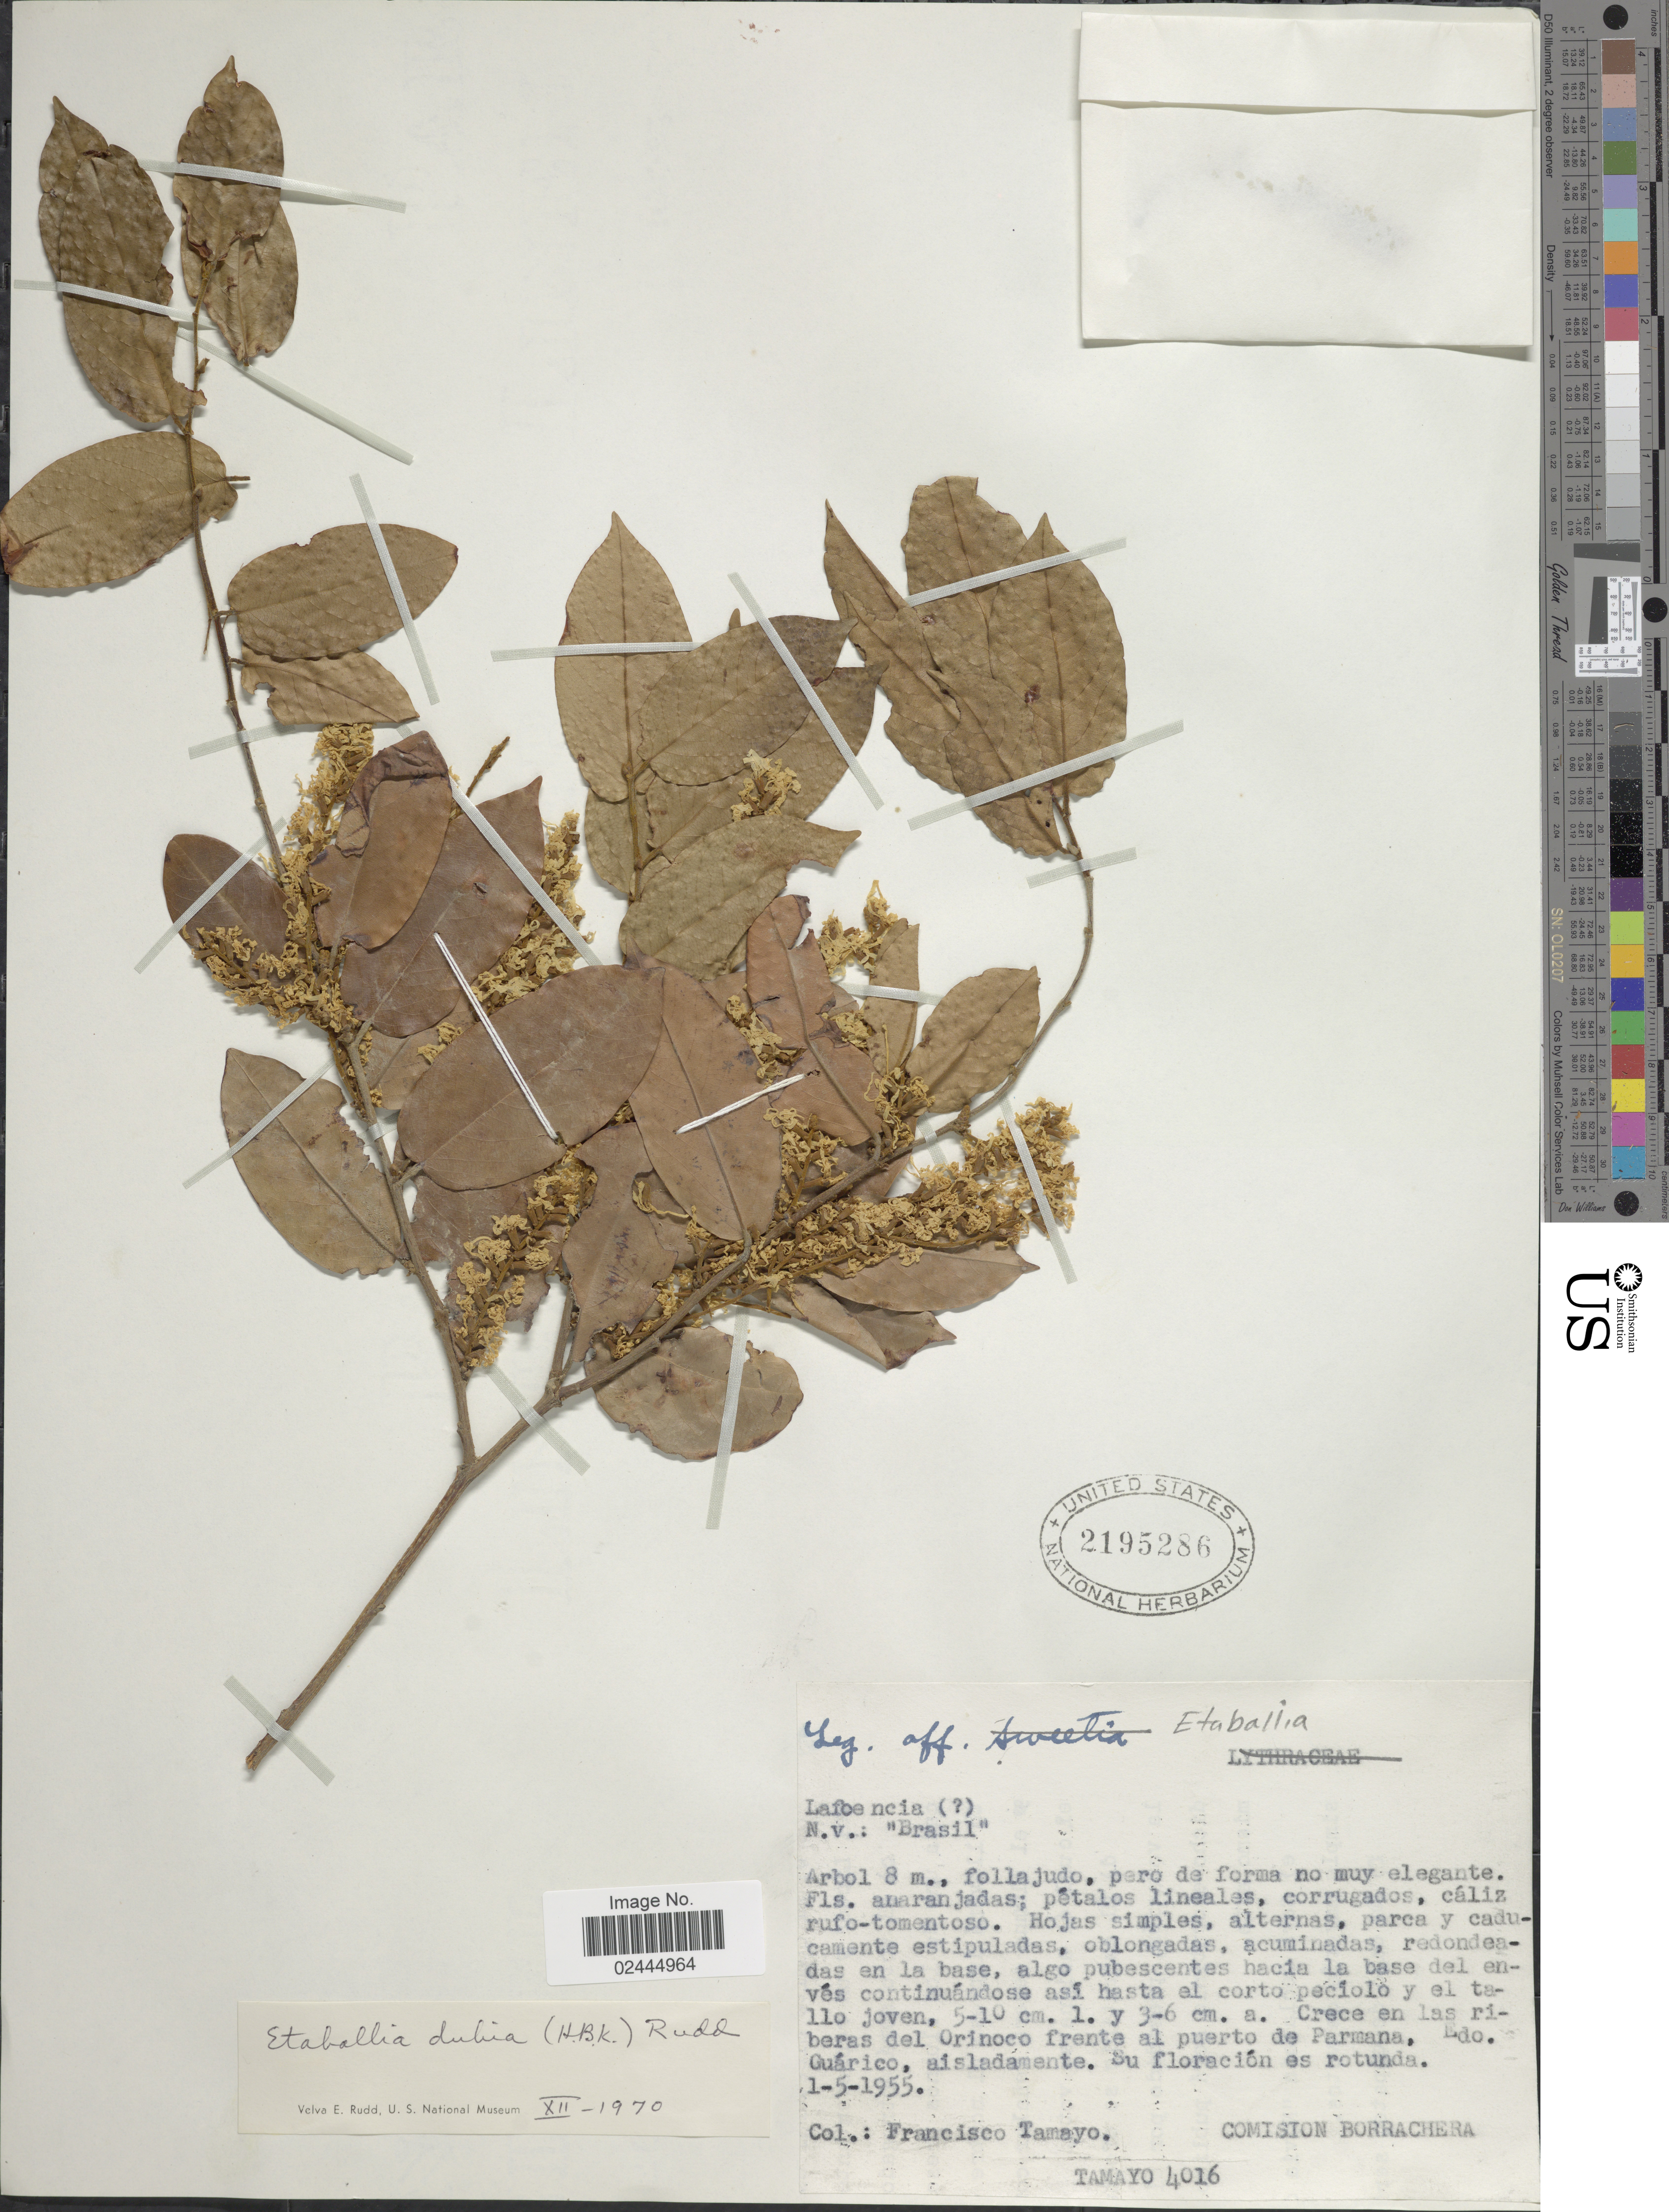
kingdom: Plantae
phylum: Tracheophyta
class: Magnoliopsida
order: Fabales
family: Fabaceae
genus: Pterocarpus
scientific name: Pterocarpus dubius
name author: (Kunth) Spreng.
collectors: F. Tamayo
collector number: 4016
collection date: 1955-05-01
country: Venezuela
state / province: Guárico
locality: Crece in las riberas del Orinoco frente al puerto de Parmana, Edo. Guarico.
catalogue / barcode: US 2195286